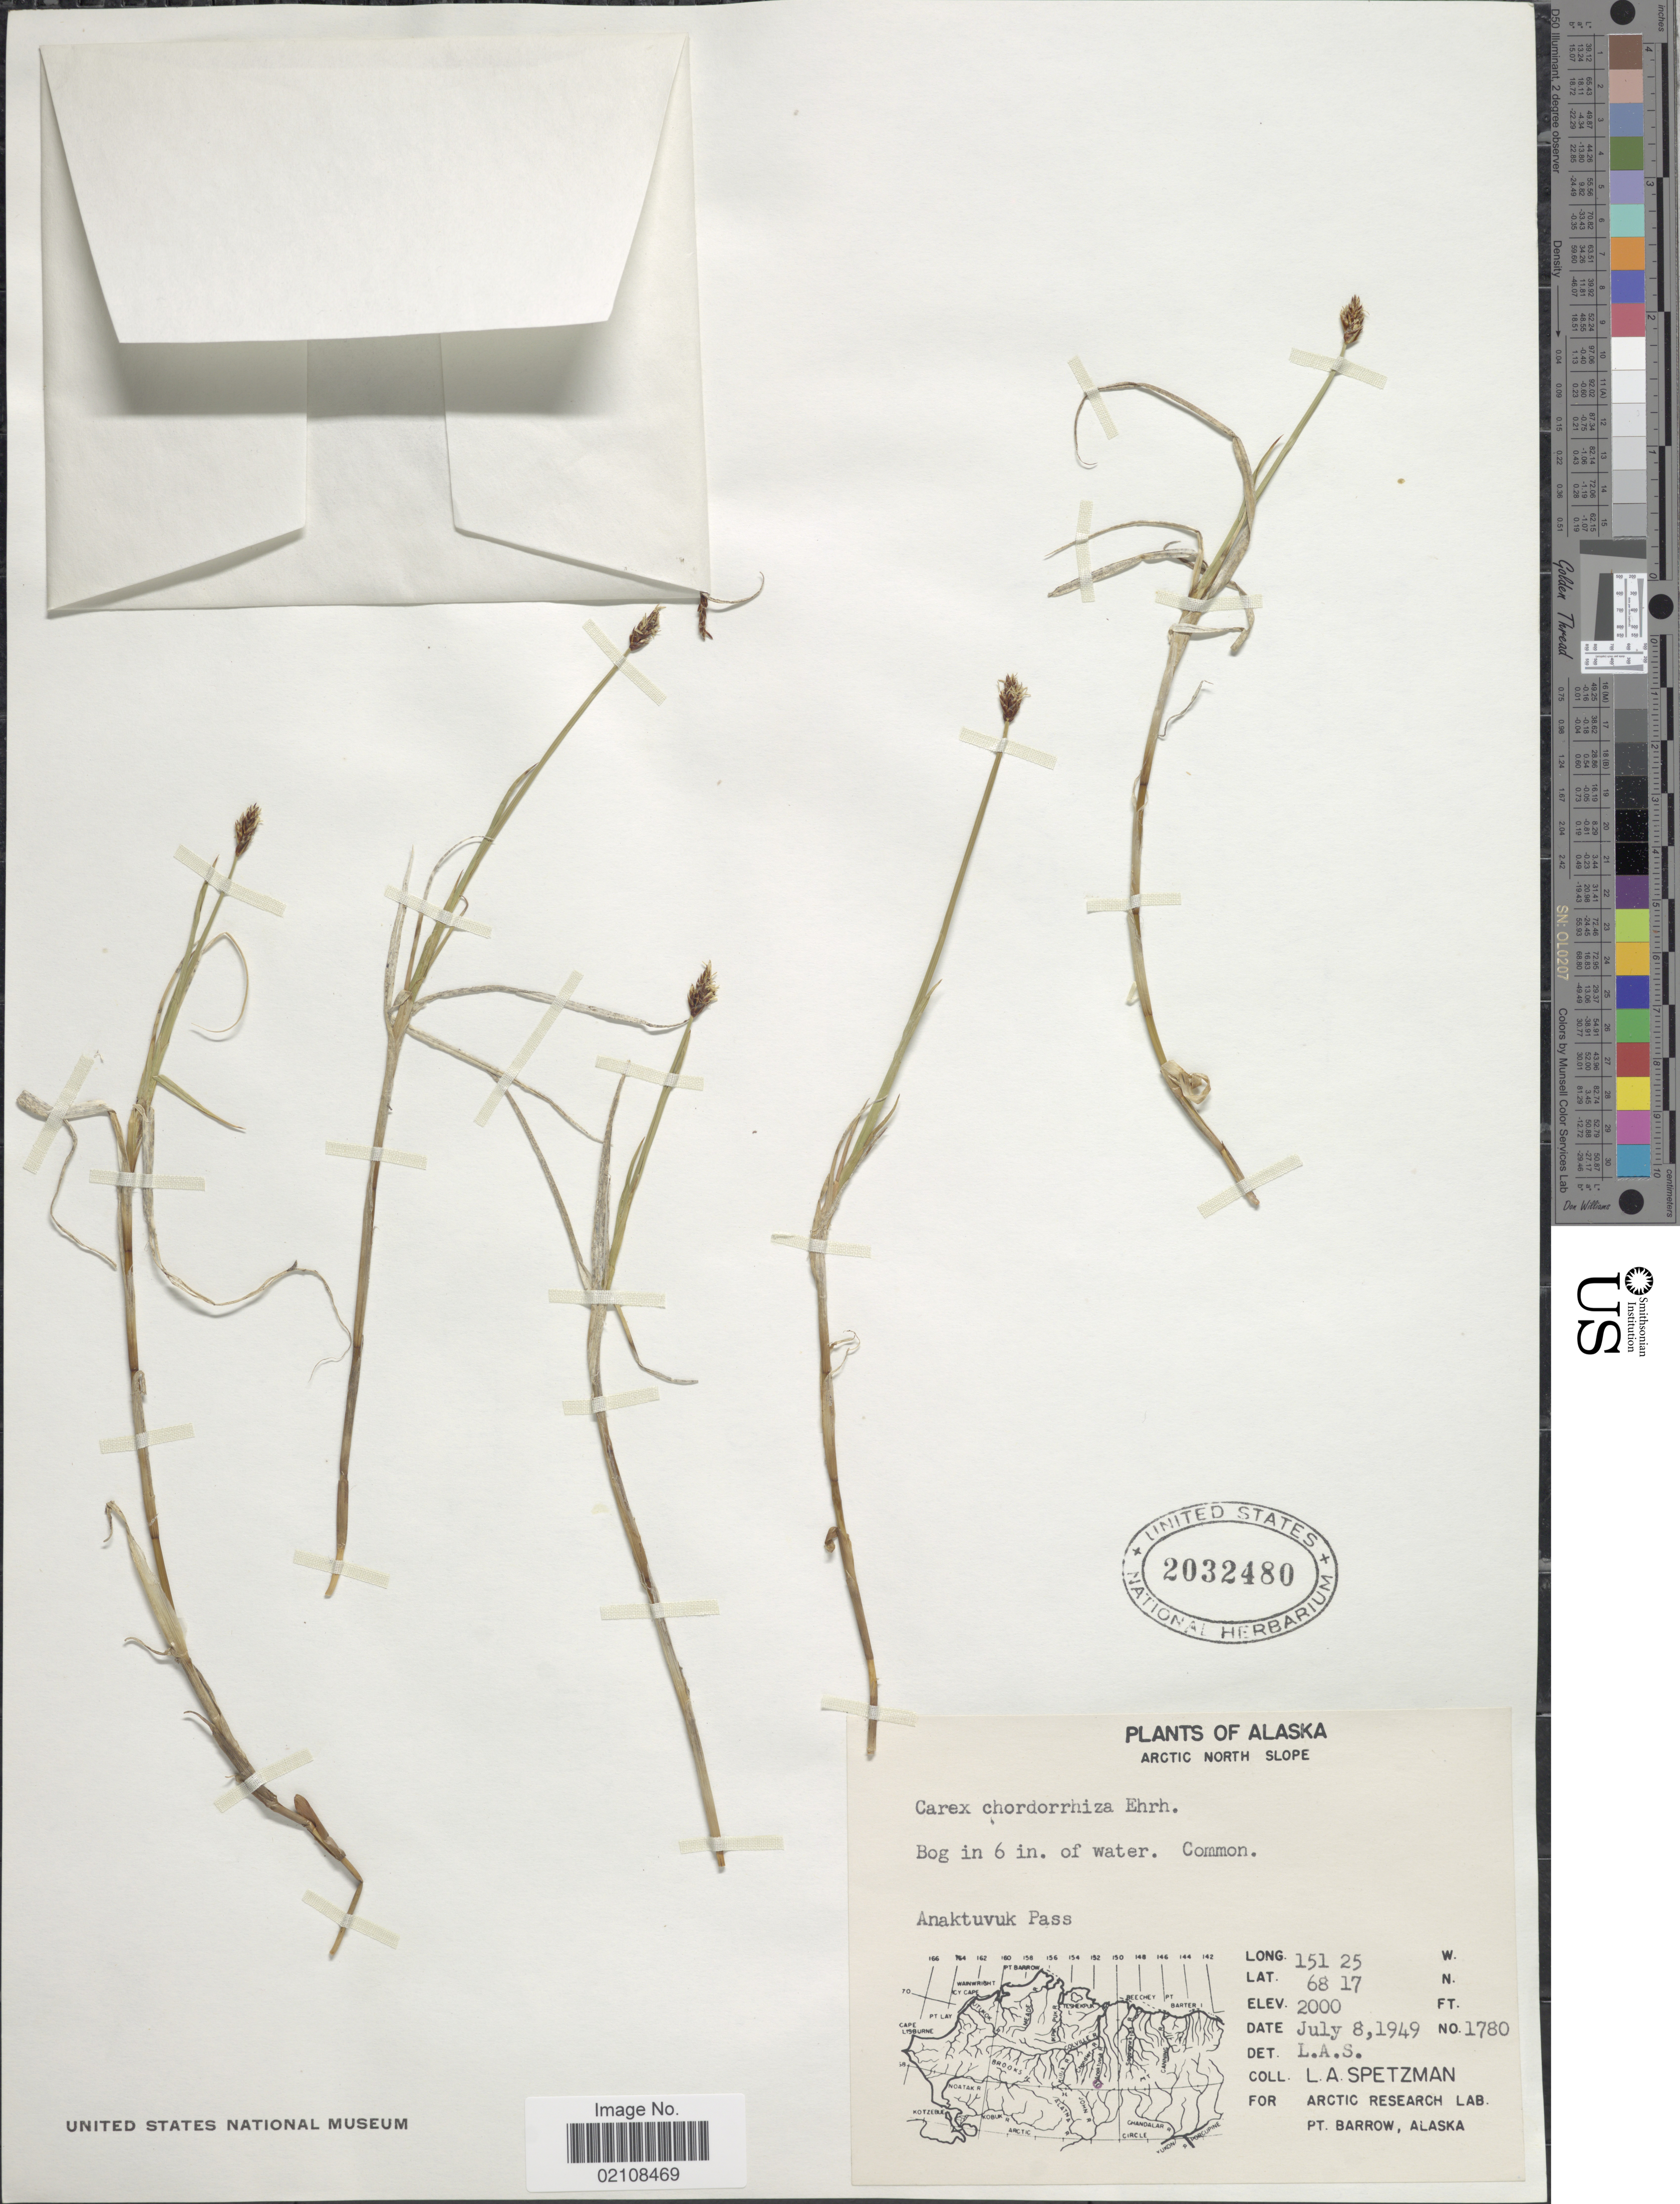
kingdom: Plantae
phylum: Tracheophyta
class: Liliopsida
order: Poales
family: Cyperaceae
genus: Carex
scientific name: Carex chordorrhiza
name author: L. f.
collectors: L. Spetzman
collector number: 1780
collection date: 1949-07-08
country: United States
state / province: Alaska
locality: Arctic North Slope. Bog in 6 in. of water. Anaktuvuk Pass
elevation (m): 610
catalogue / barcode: US 2032480